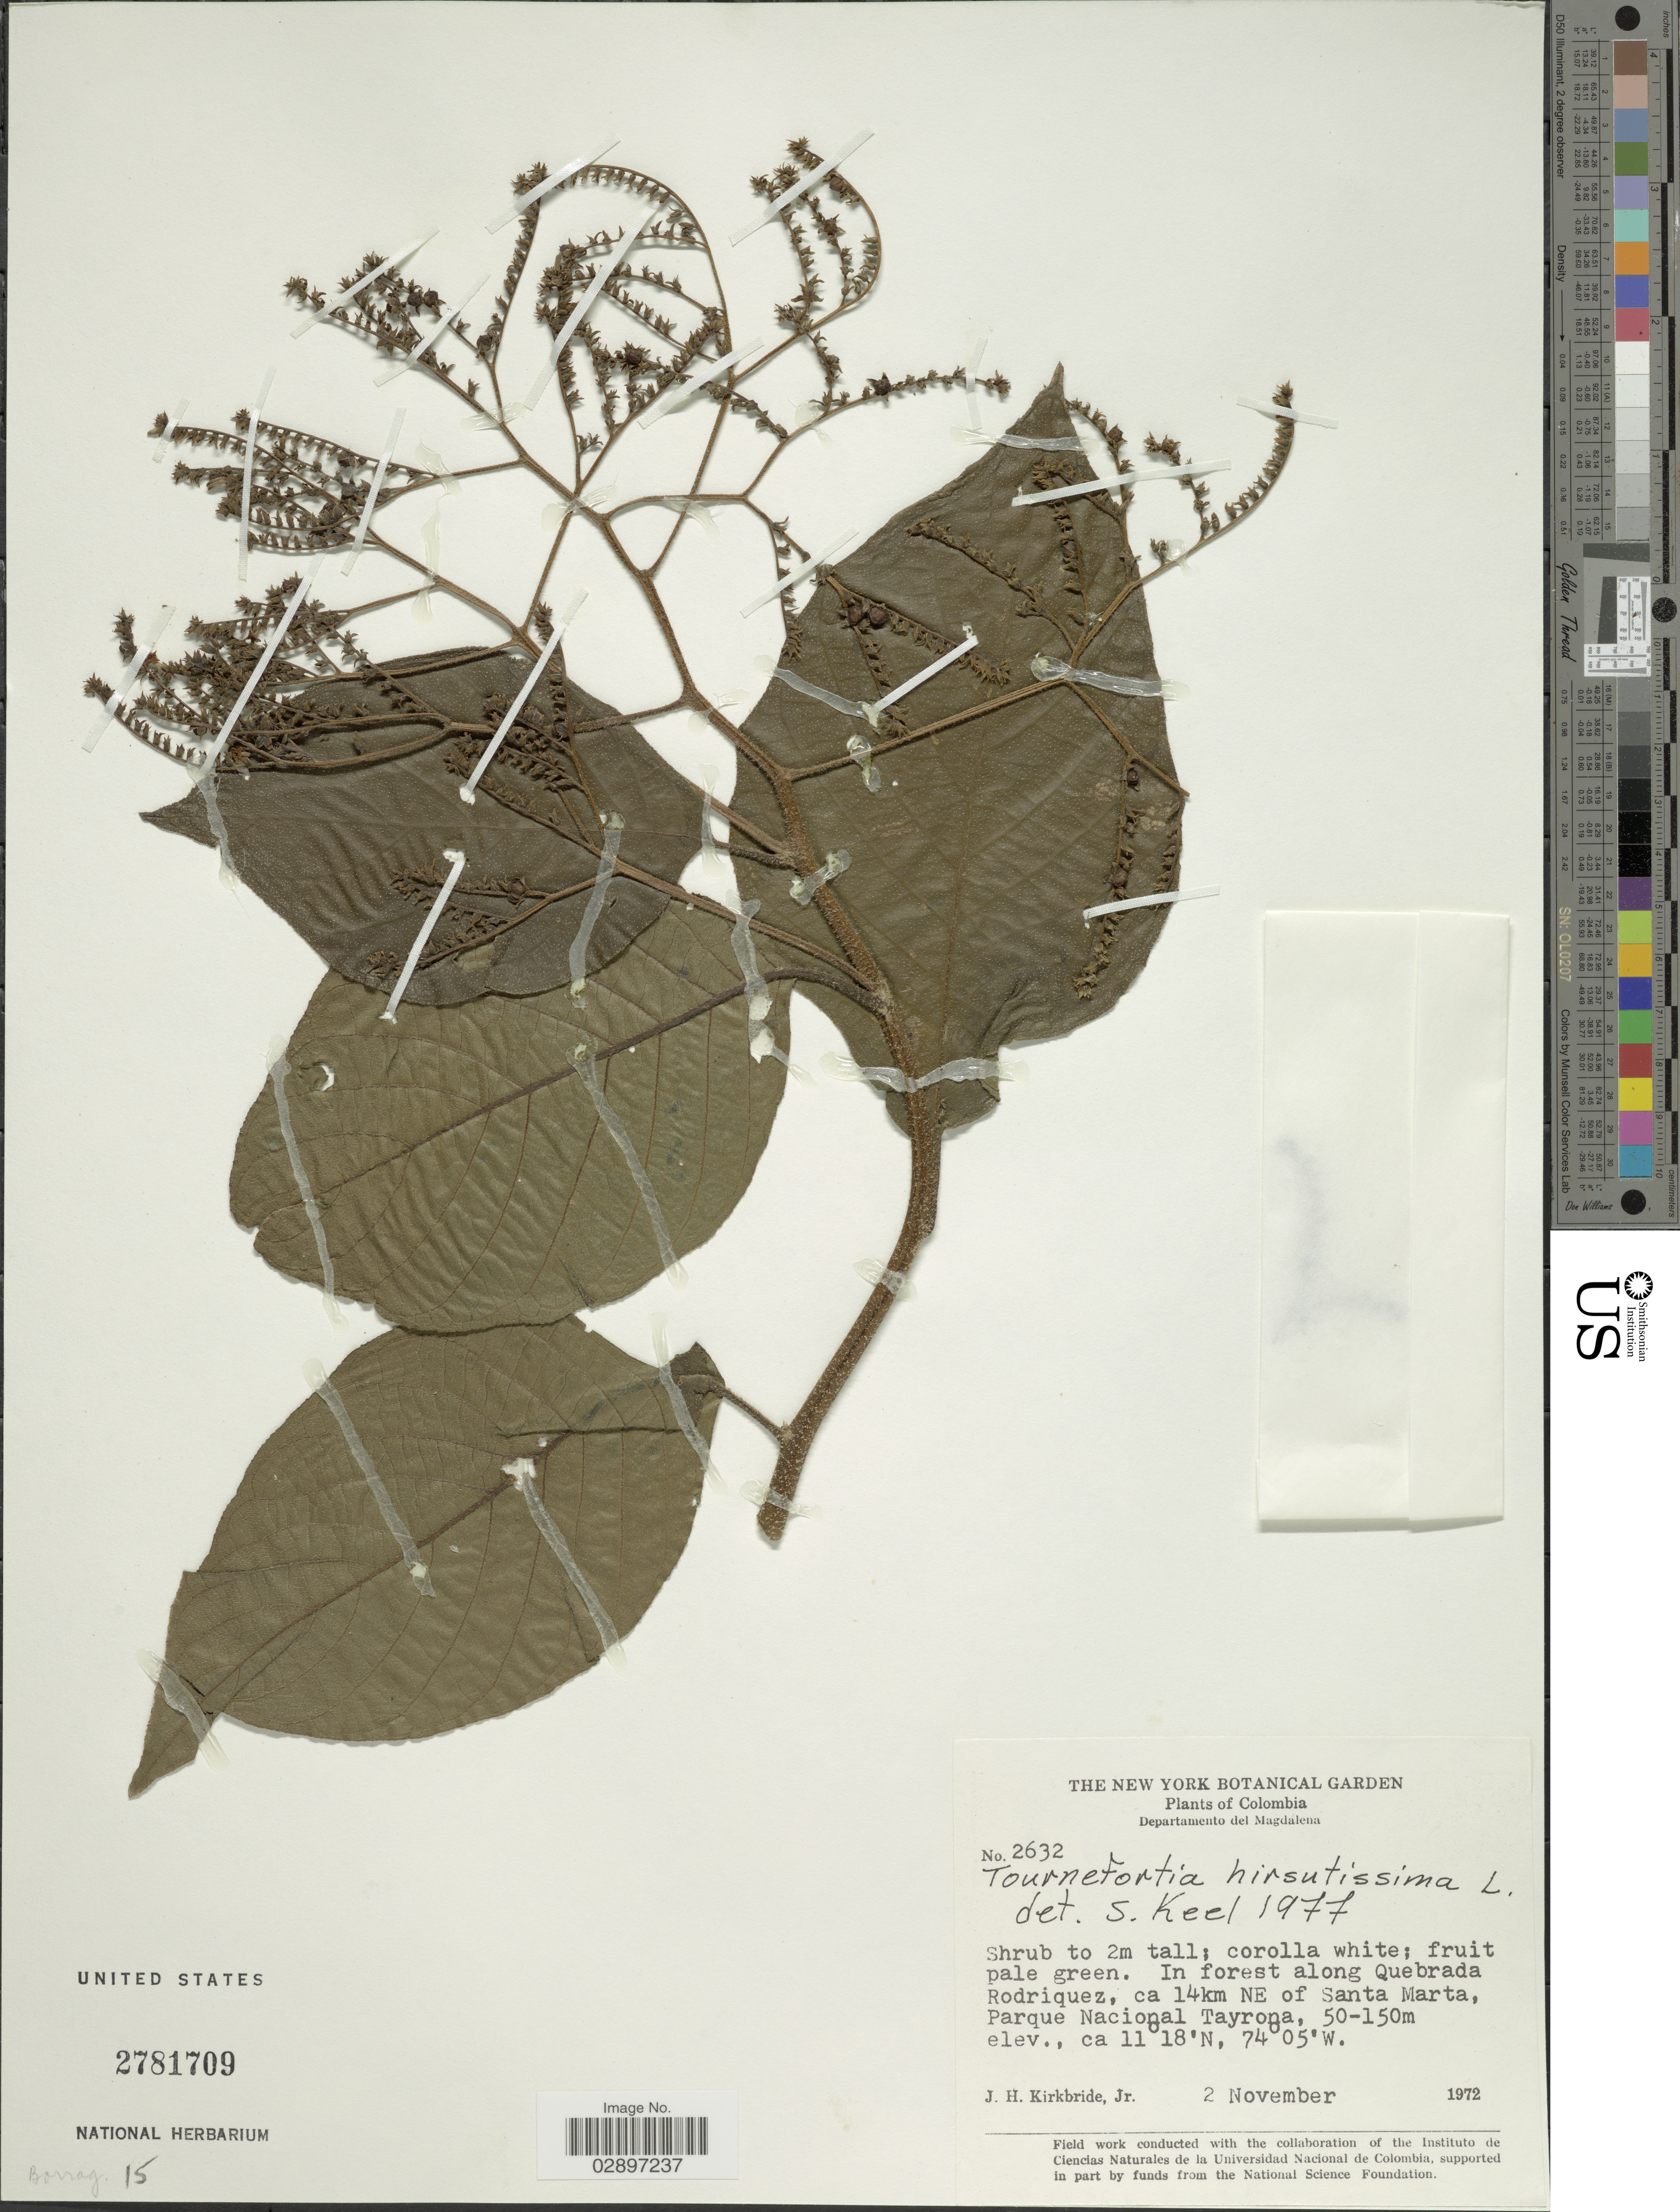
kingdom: Plantae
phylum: Tracheophyta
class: Magnoliopsida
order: Boraginales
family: Heliotropiaceae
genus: Tournefortia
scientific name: Tournefortia hirsutissima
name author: L.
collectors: J. H. Kirkbride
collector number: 2632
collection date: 1972-11-02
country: Colombia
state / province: Magdalena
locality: In forest along Quebrada Rodriquez, ca 14 km NE of Santa Marta, Parque Nacional Tayrona, Departamento del Magdalena.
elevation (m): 50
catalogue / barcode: US 2781709